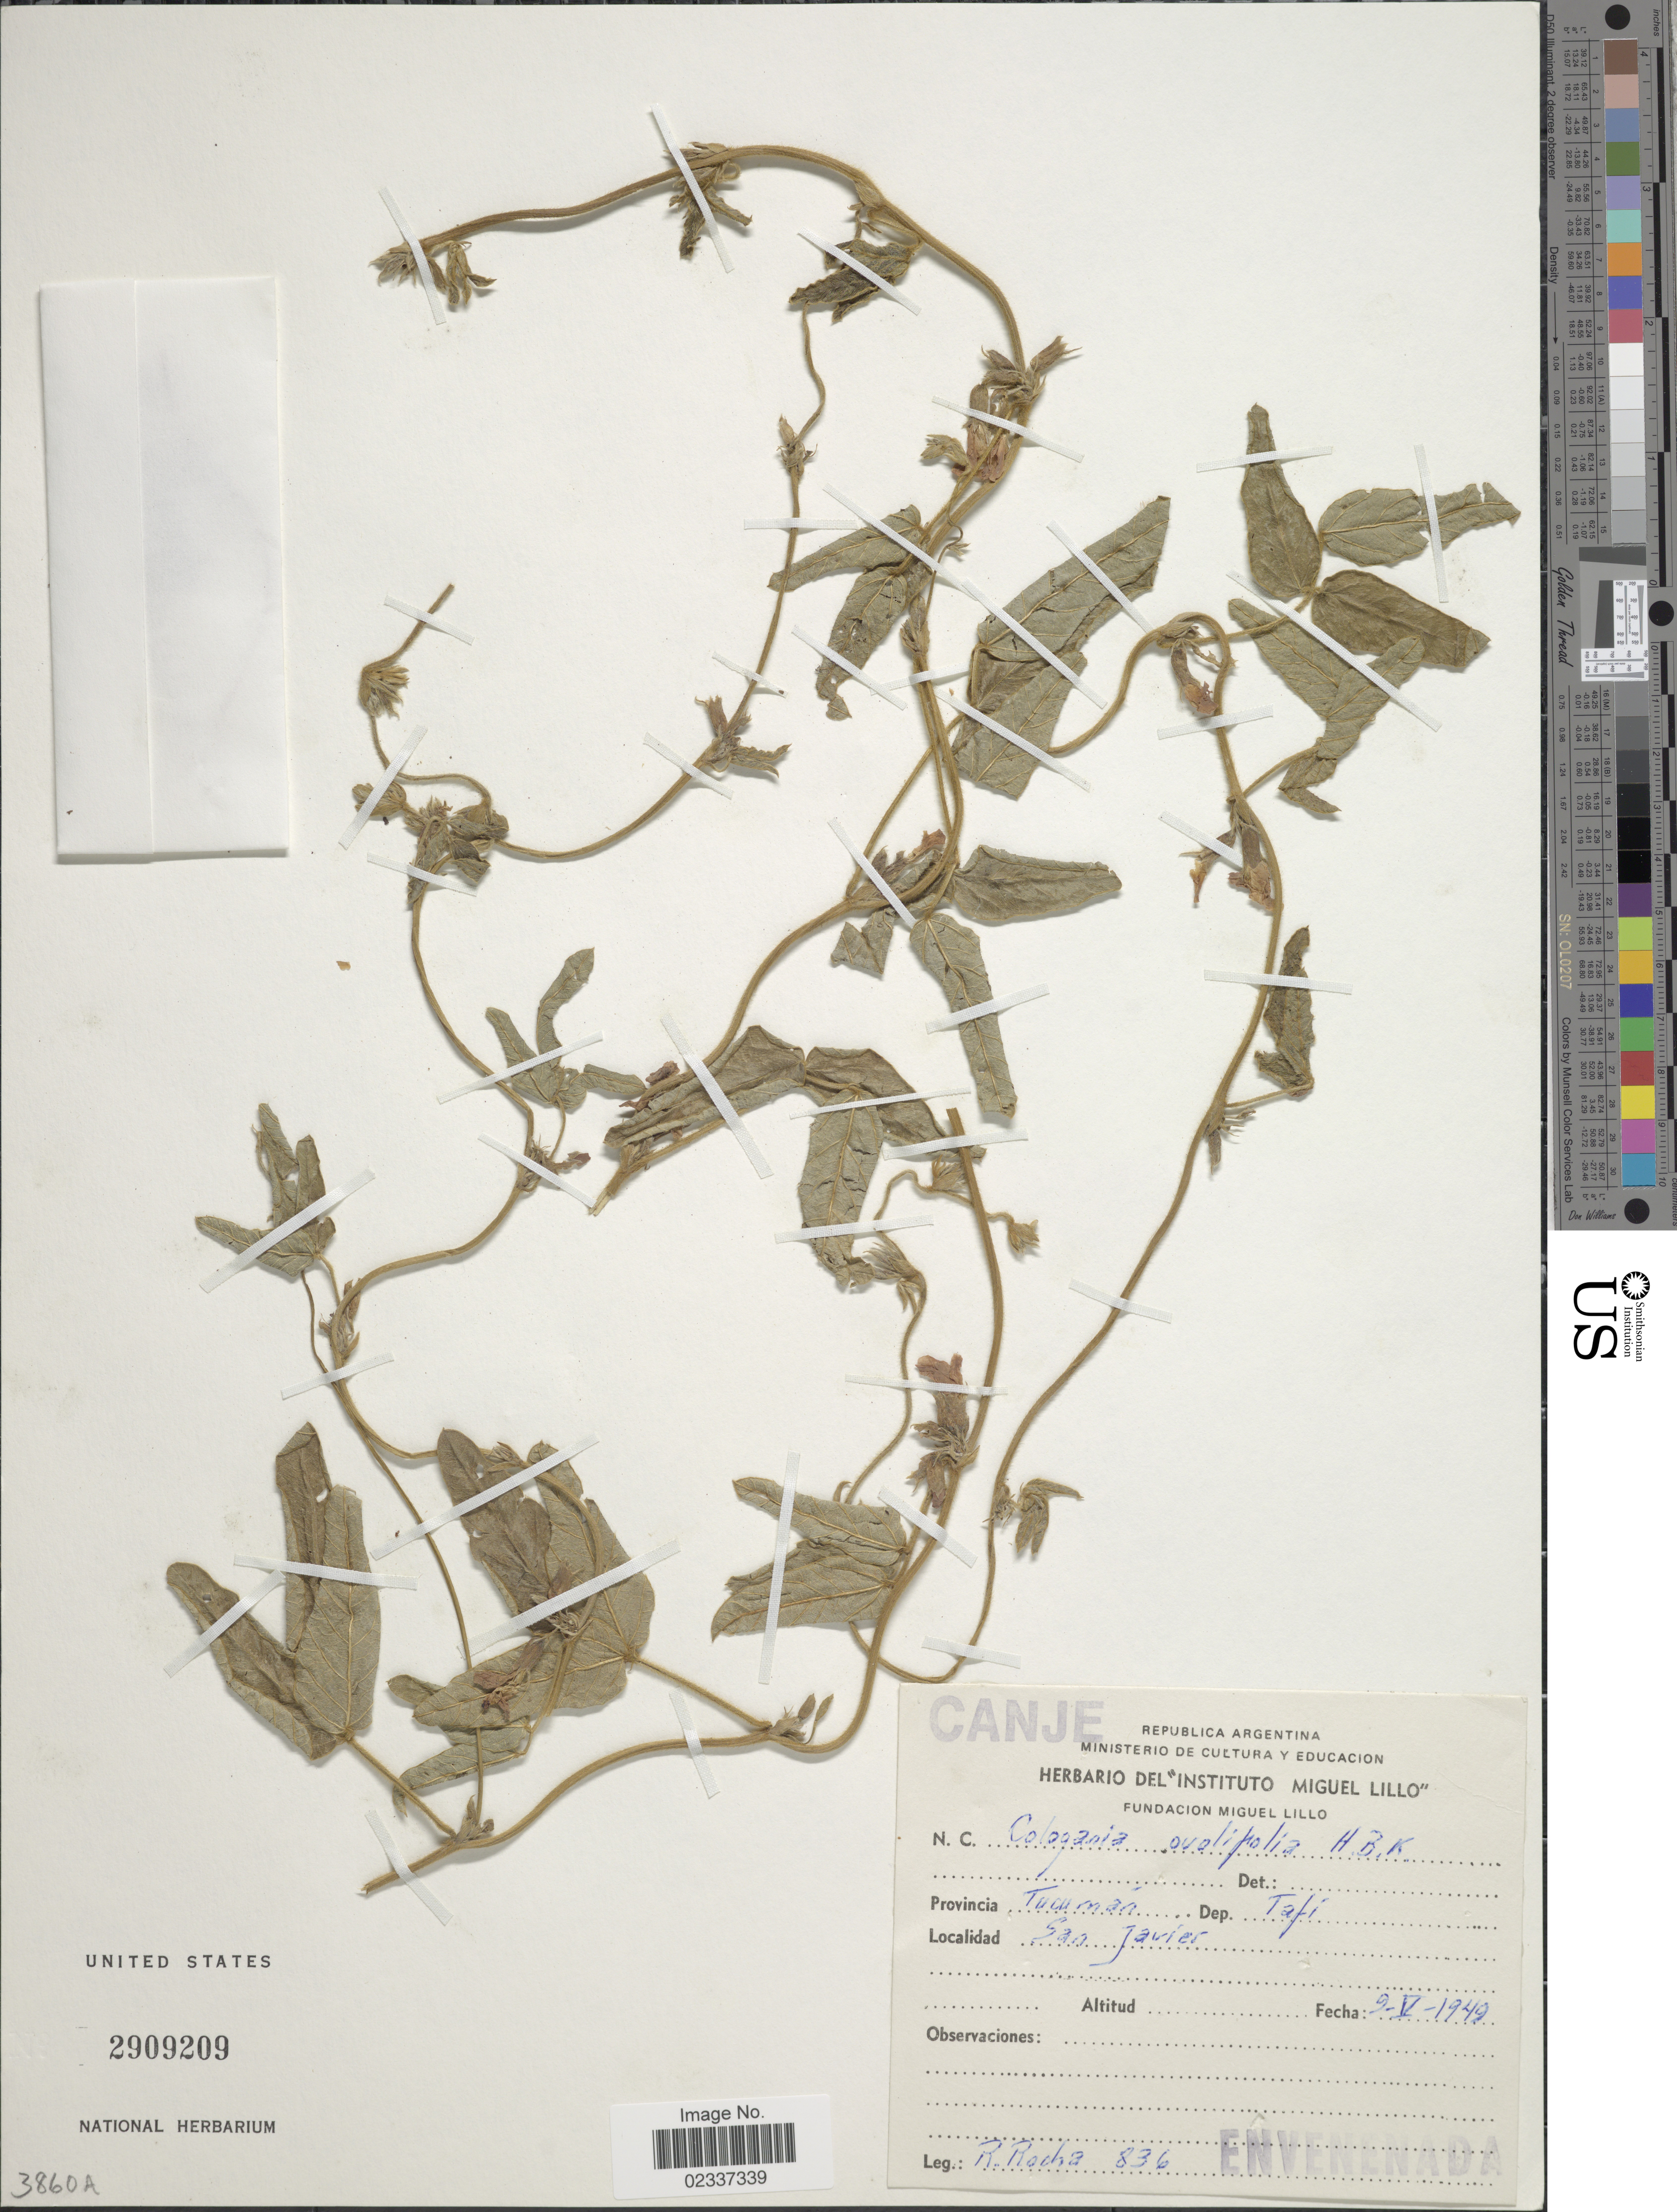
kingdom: Plantae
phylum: Tracheophyta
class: Magnoliopsida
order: Fabales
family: Fabaceae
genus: Cologania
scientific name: Cologania broussonetii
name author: (Balb.) DC.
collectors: R. Rocha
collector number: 836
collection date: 1949-05-09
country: Argentina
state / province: Tucuman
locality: Provincia Tucuman, Dep. Tafi, San Javier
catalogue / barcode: US 2909209